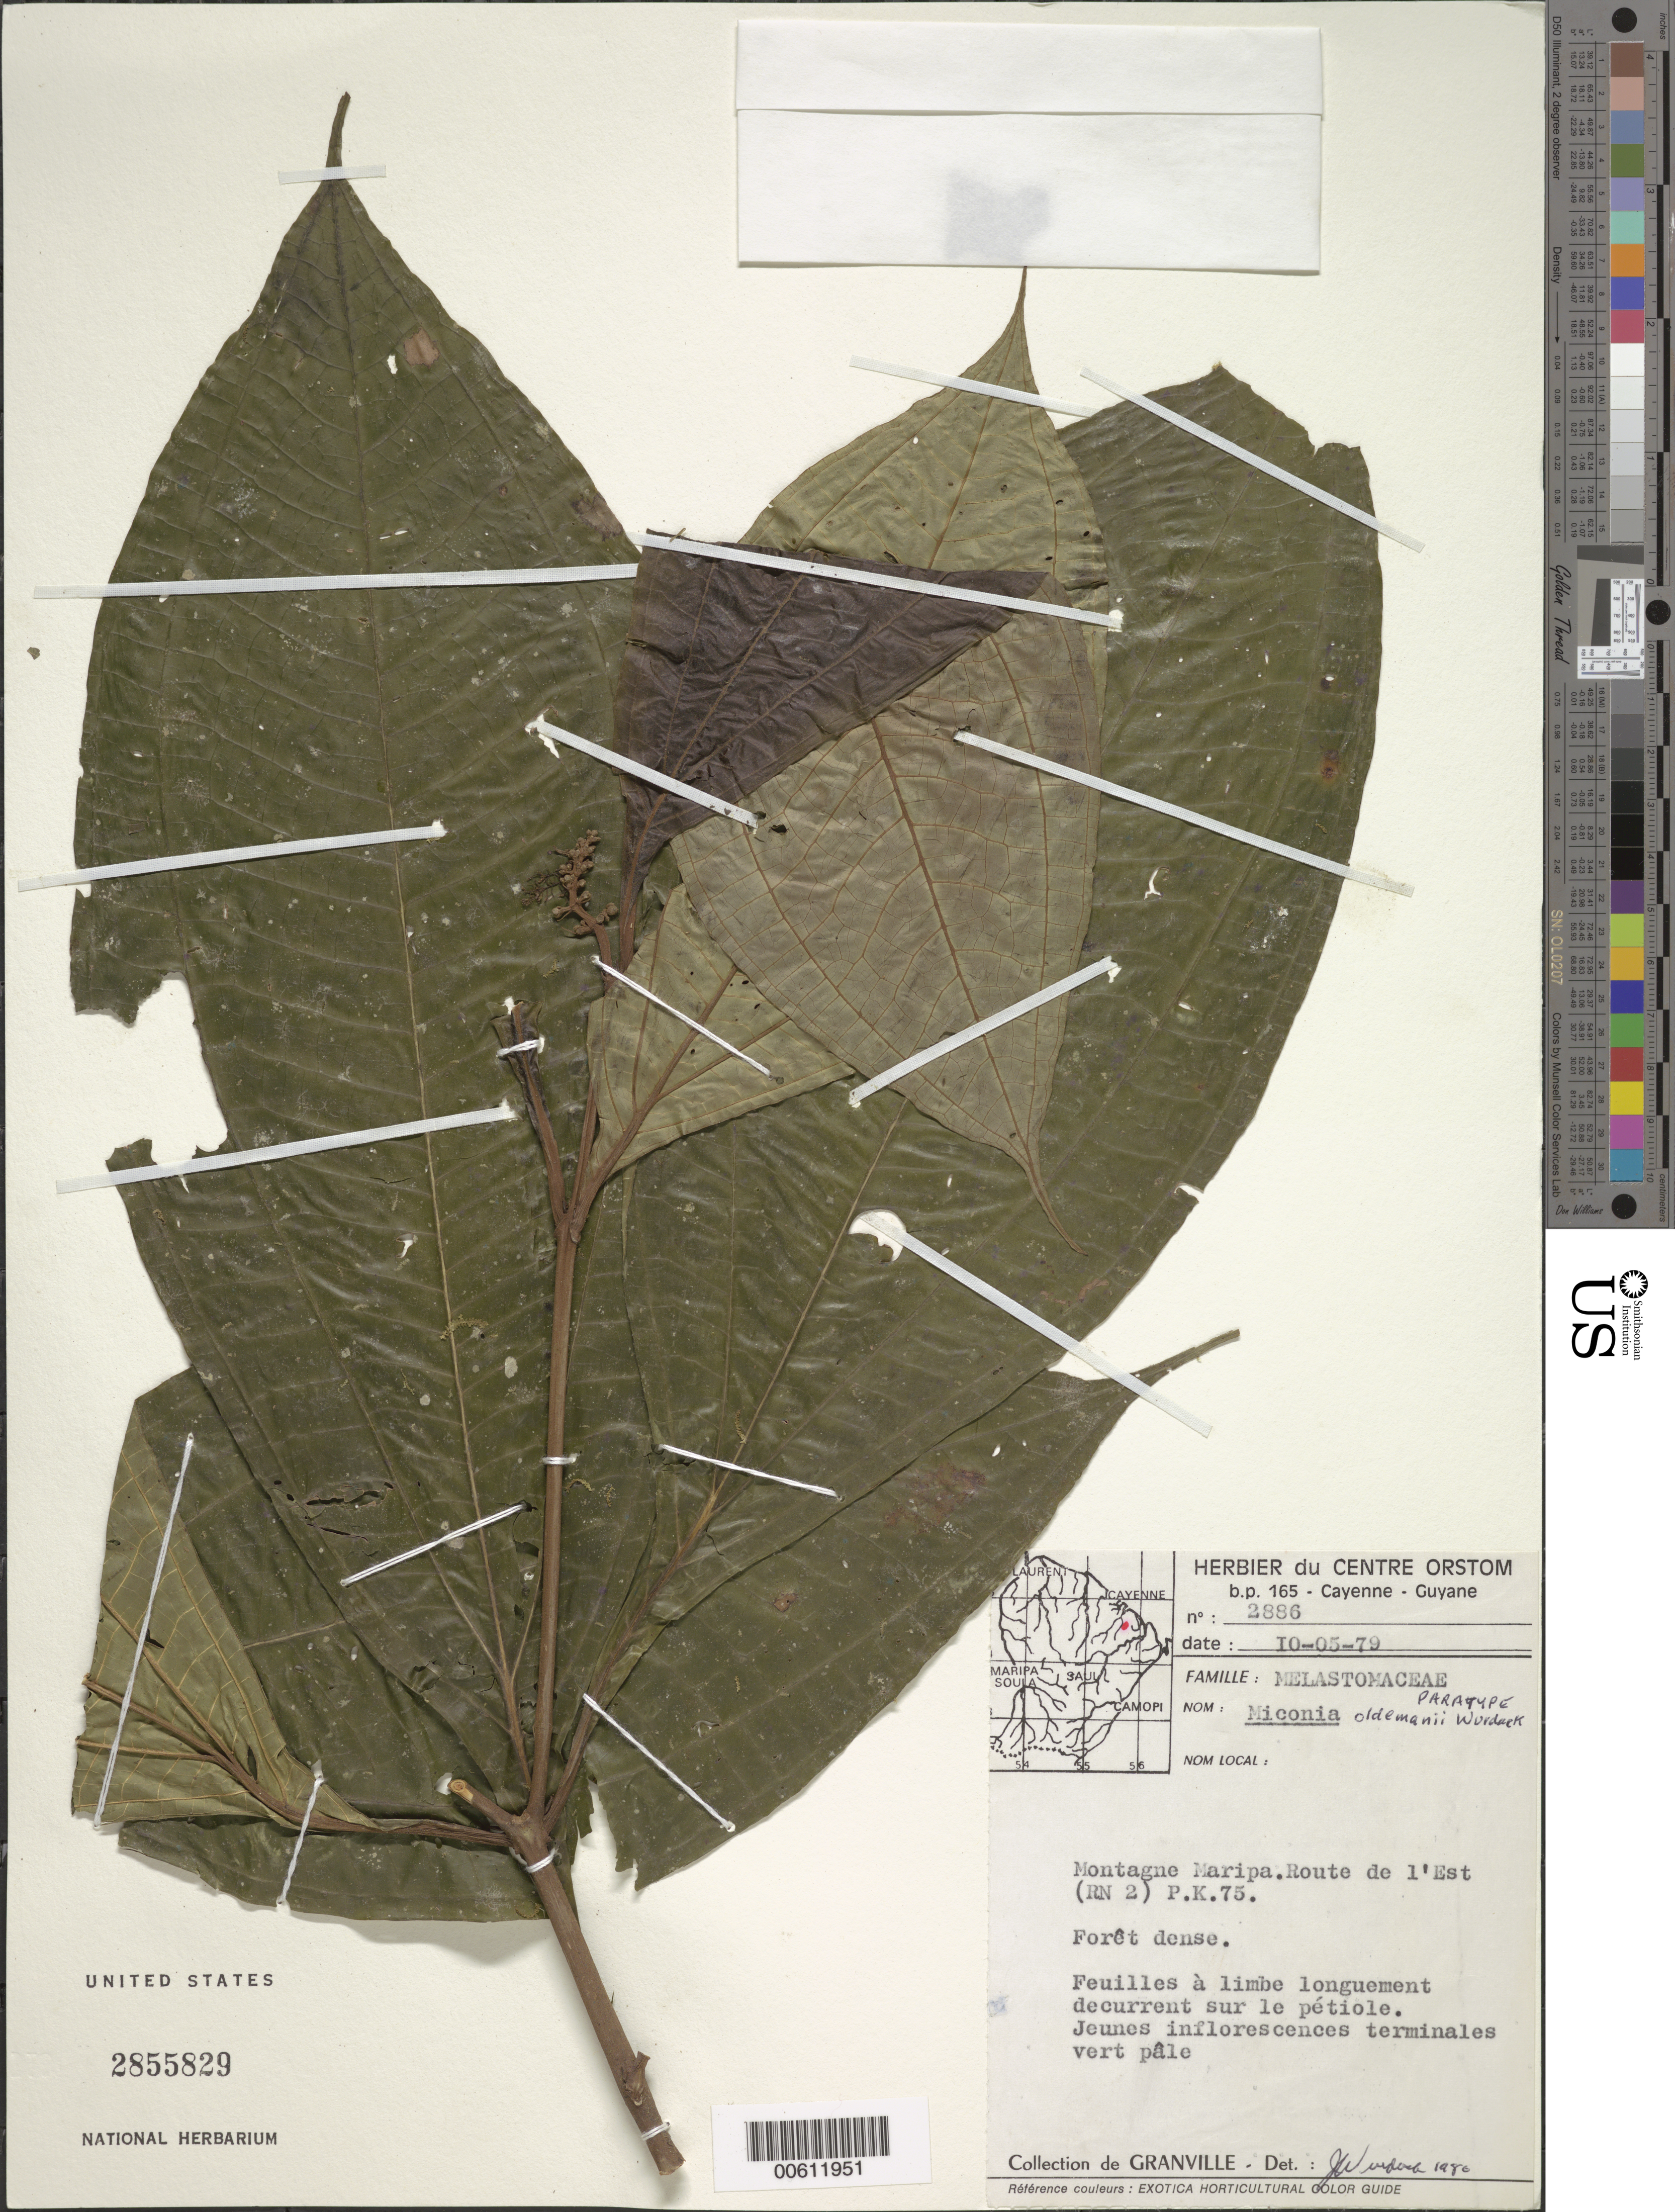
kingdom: Plantae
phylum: Tracheophyta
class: Magnoliopsida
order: Myrtales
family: Melastomataceae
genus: Miconia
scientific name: Miconia oldemanii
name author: Wurdack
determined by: Wurdack, John J., (US), US (UNITED STATES)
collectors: J.-J. de Granville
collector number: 2886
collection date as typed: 10-May-79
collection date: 1979-05-10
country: French Guiana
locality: Montagne Maripa, Route de l'Est (RN 2) PK 75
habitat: Foret dense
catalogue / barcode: US 2855829